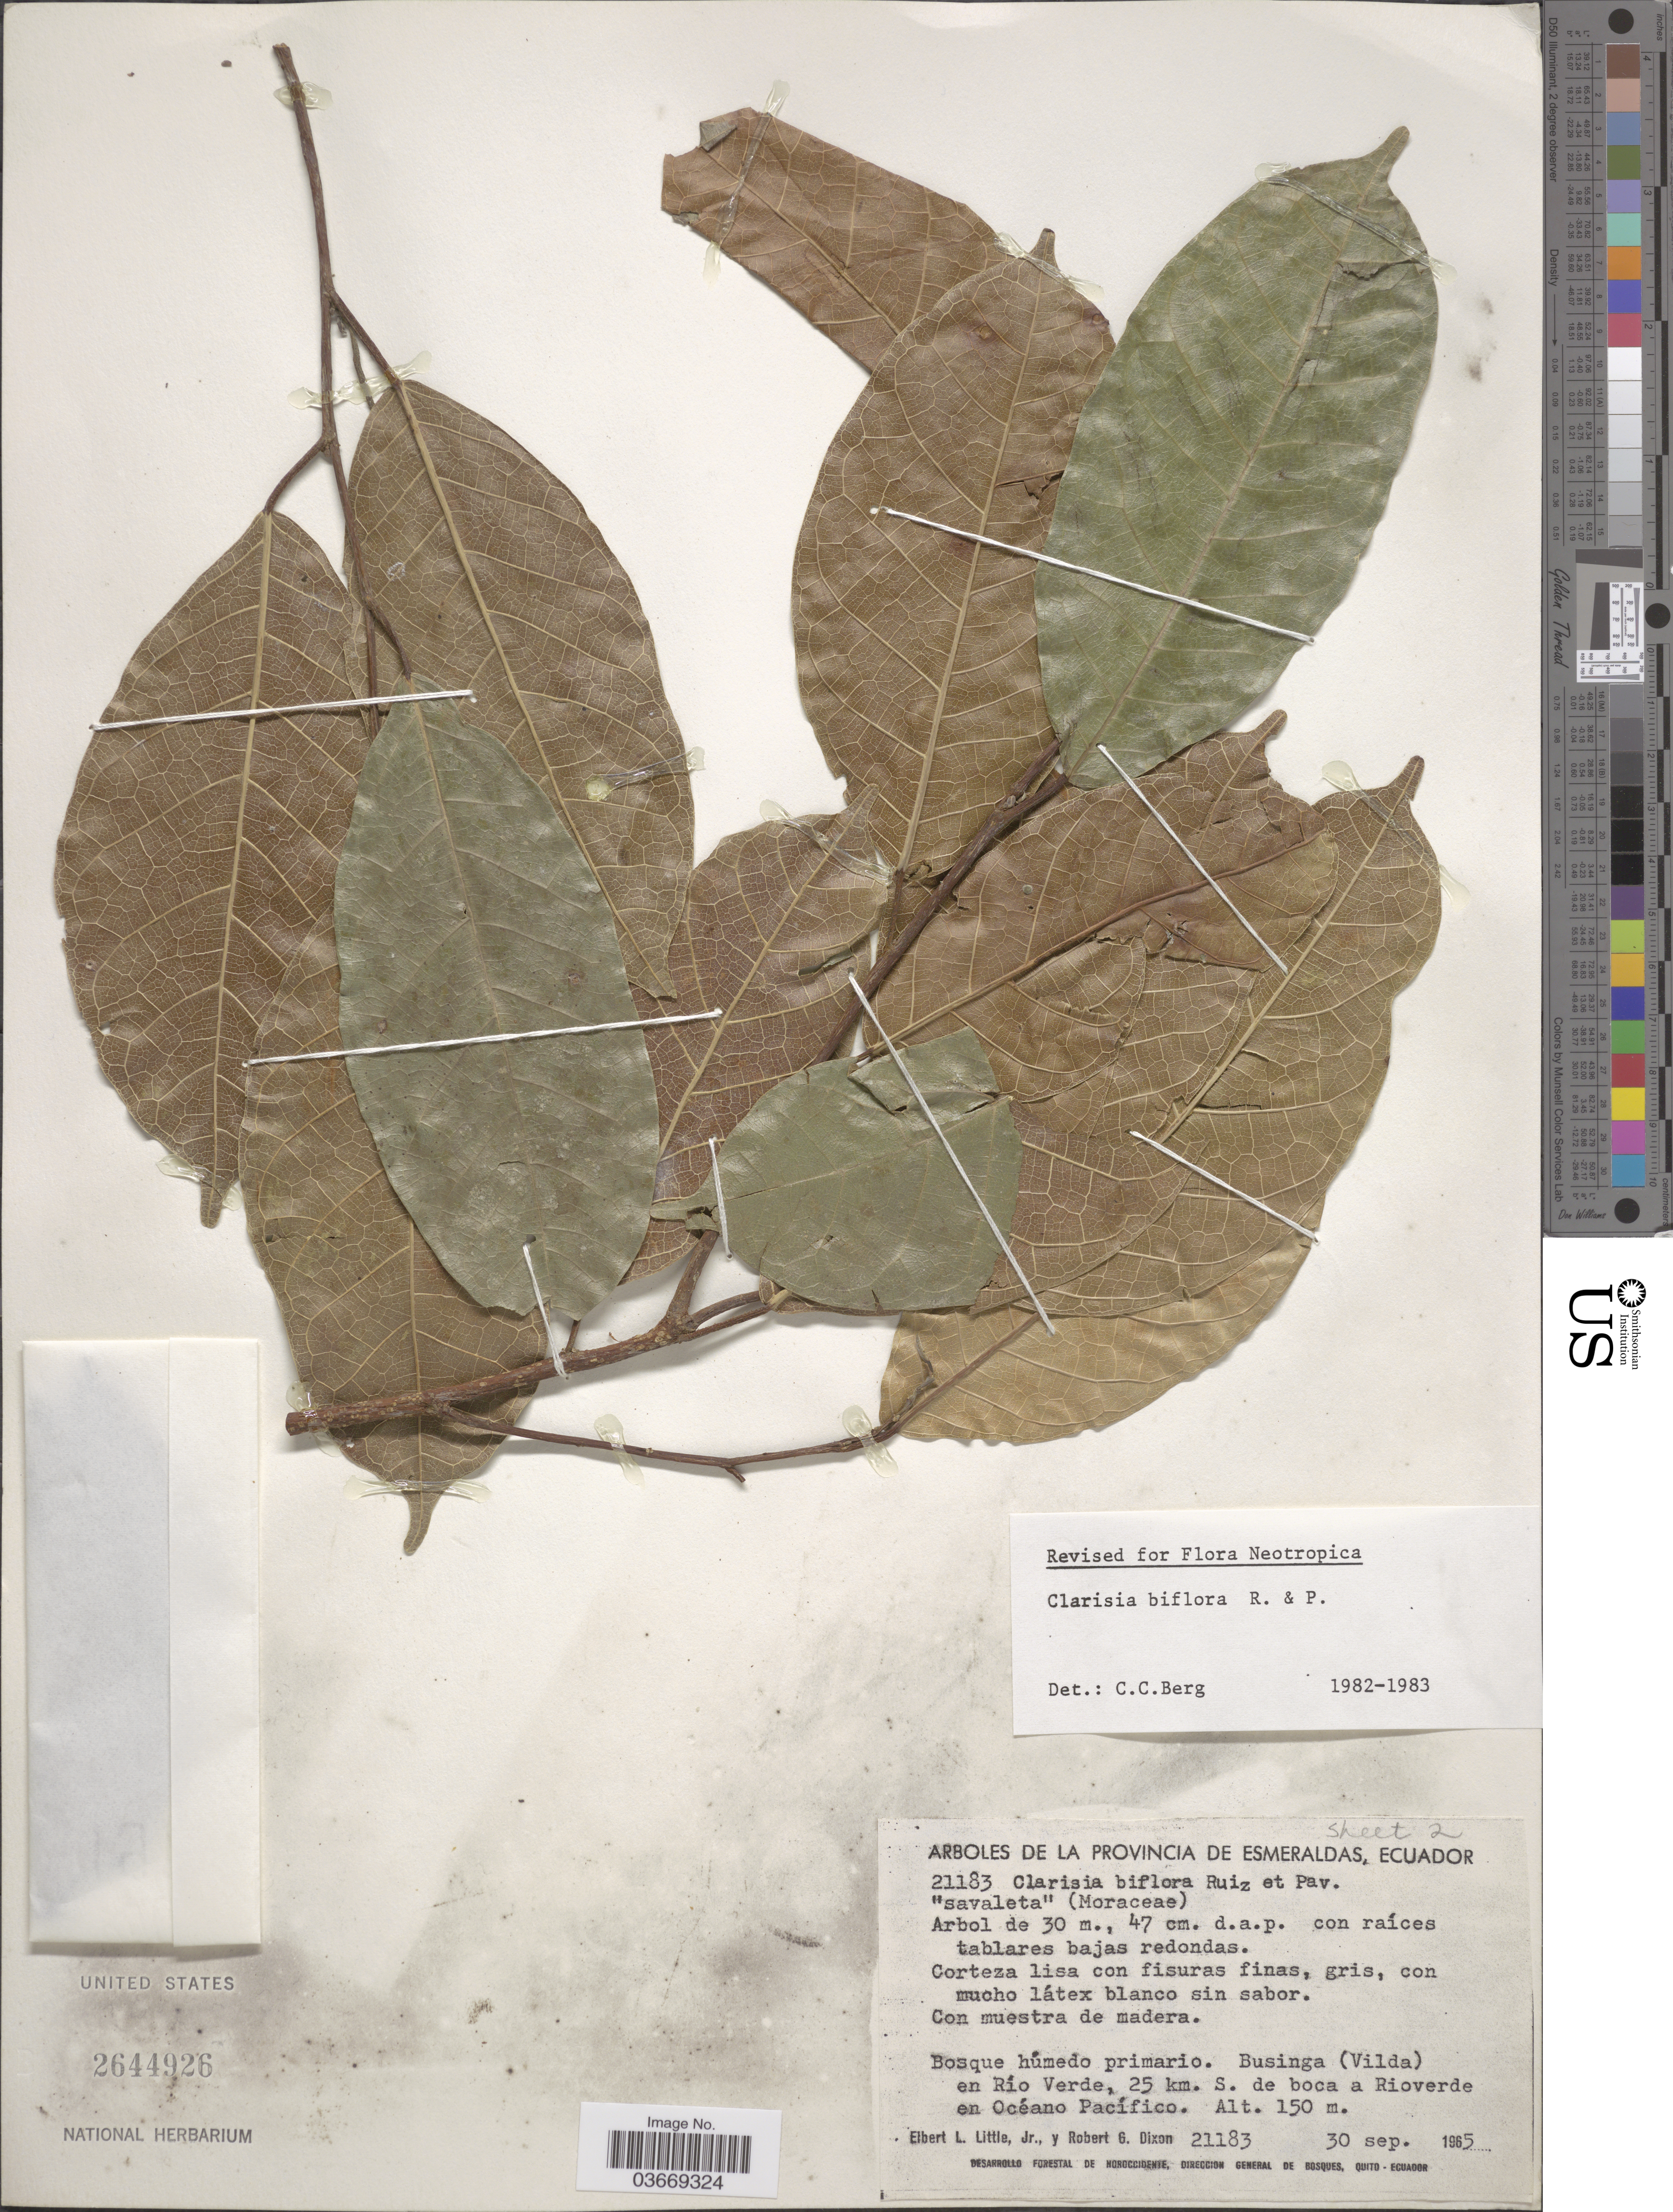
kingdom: Plantae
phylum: Tracheophyta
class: Magnoliopsida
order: Rosales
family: Moraceae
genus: Clarisia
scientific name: Clarisia biflora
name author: Ruiz & Pav.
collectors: E. L. Little & R. G. Dixon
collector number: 21183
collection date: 1965-09-30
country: Ecuador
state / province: Esmeraldas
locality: Businga (Vilda) en Río Verde, 25 km. S. de boca a Rioverde en Océano Pacífico.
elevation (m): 150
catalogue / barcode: US 2644926